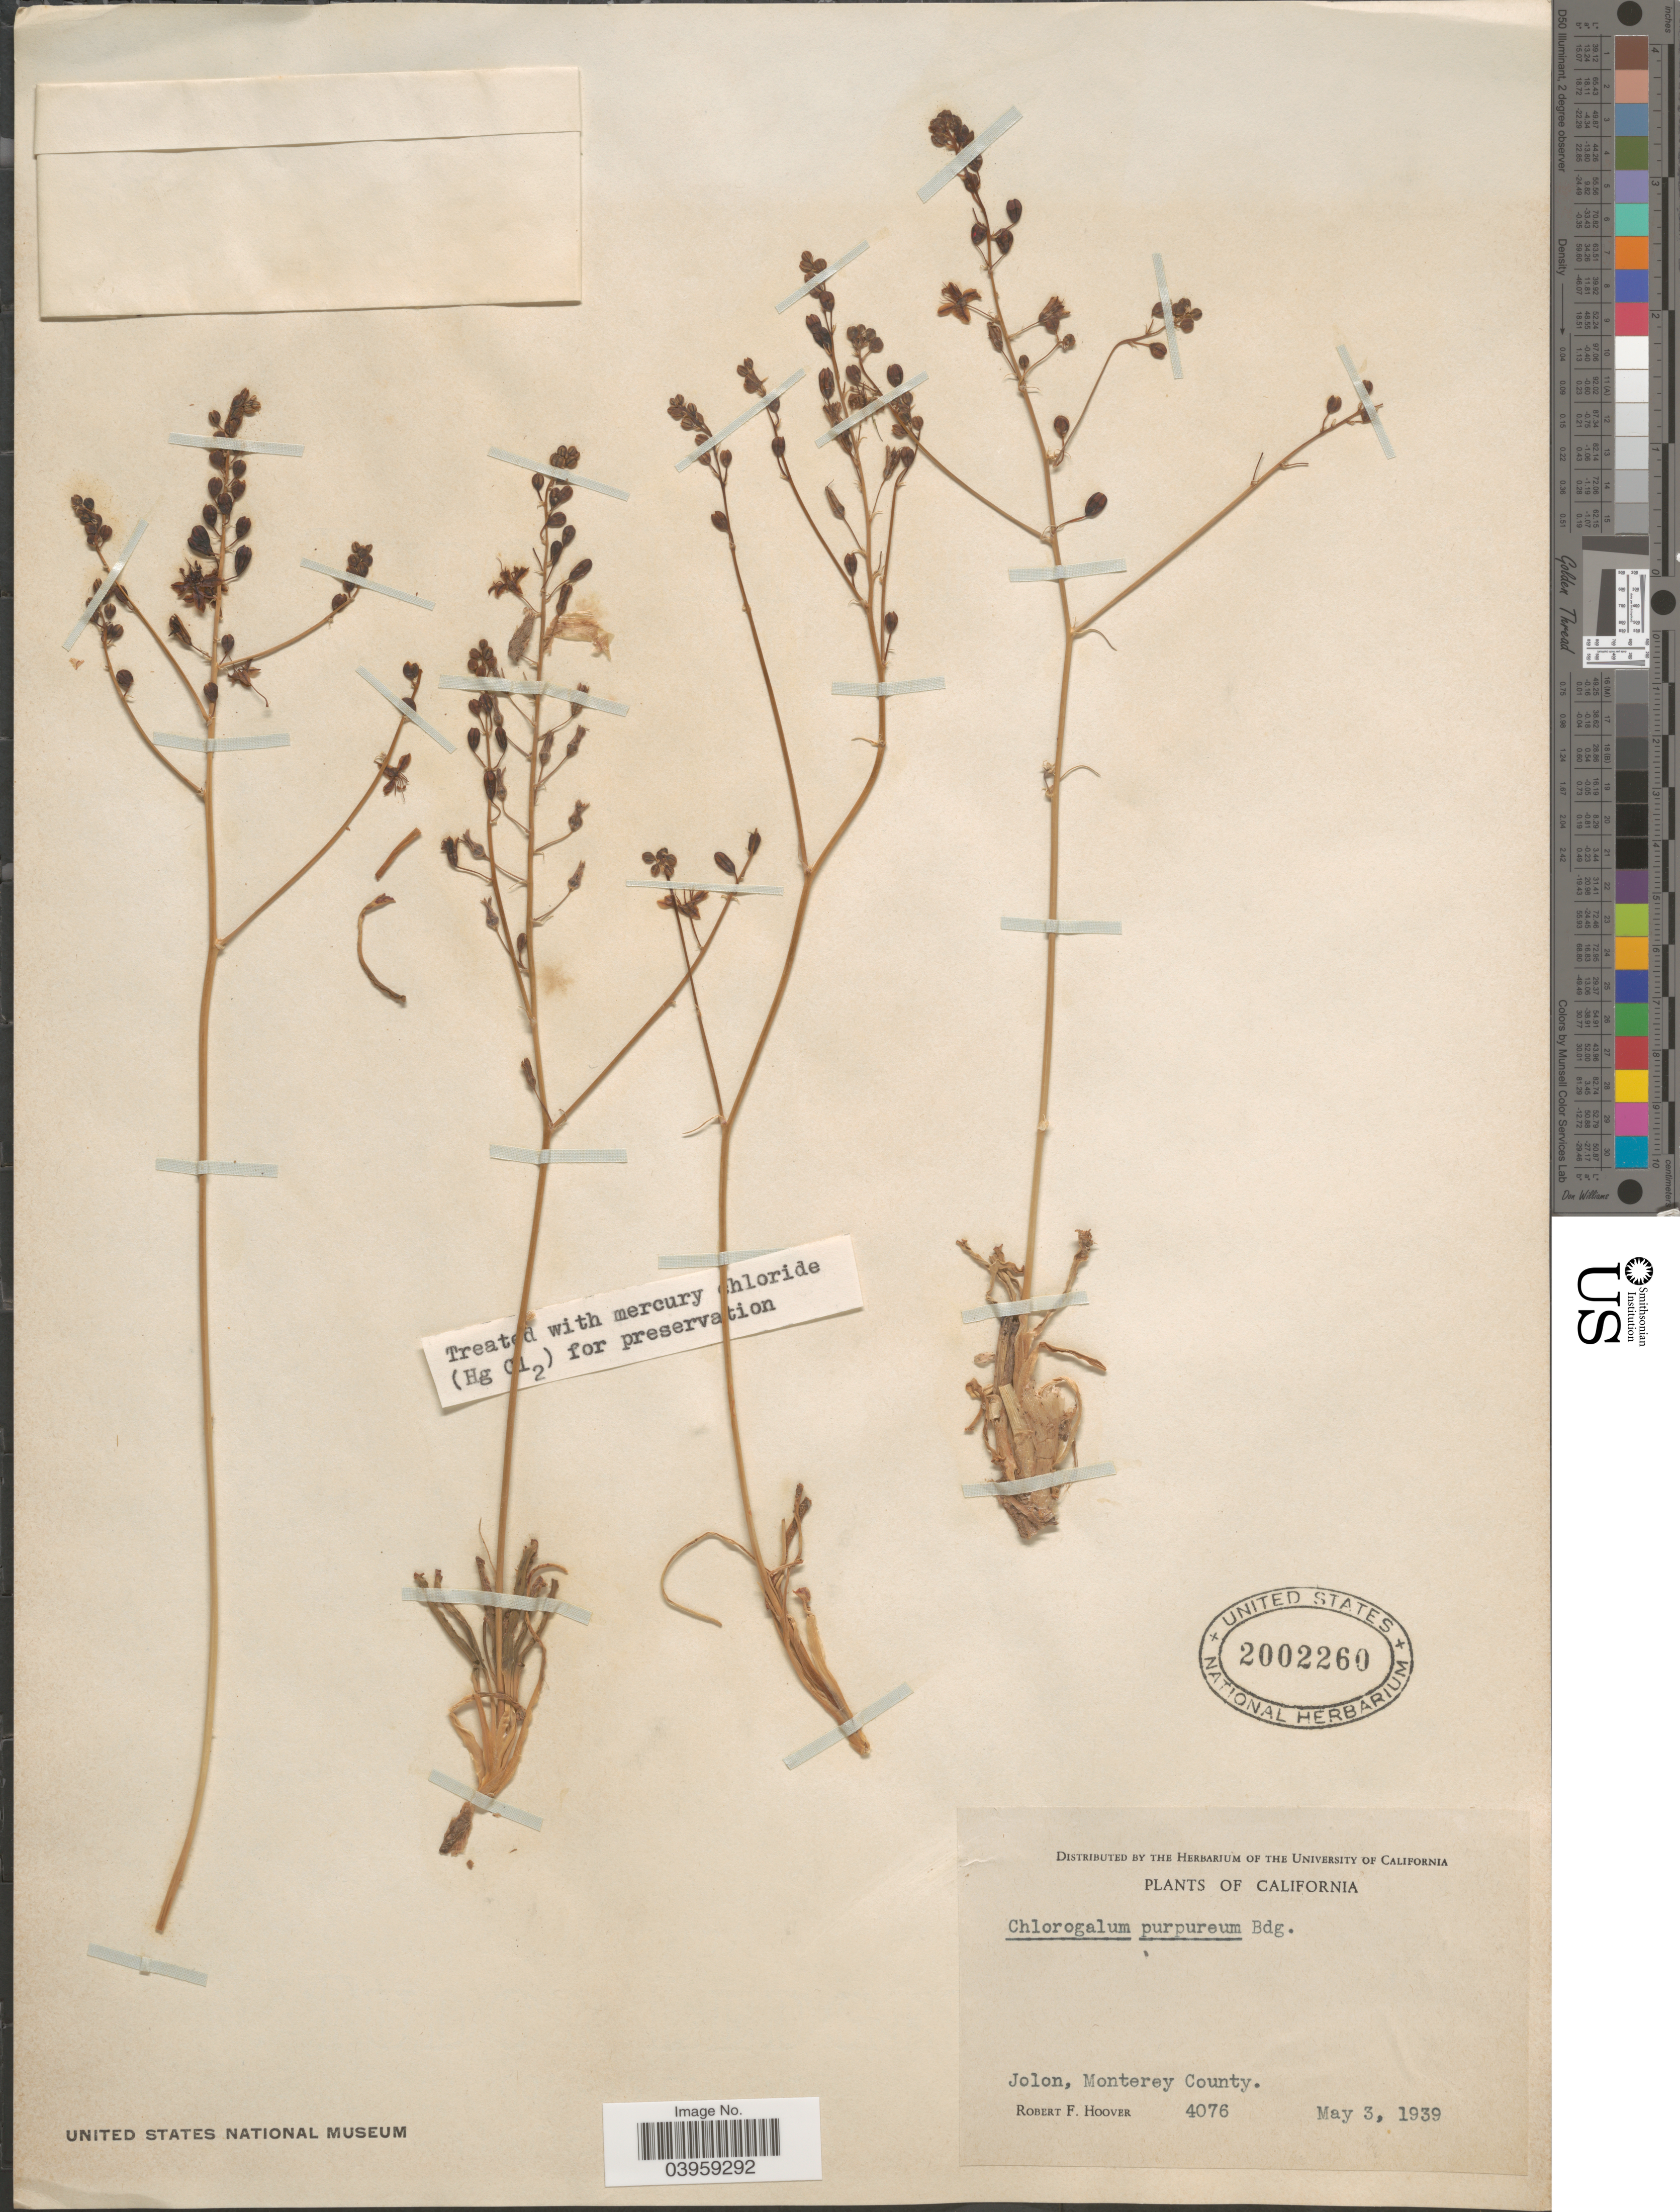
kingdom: Plantae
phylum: Tracheophyta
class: Liliopsida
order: Asparagales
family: Asparagaceae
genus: Chlorogalum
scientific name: Chlorogalum purpureum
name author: Brandegee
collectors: R. F. Hoover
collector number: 4076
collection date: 1939-05-03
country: United States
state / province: California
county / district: Monterey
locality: Jolon, Monterey County.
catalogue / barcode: US 2002260